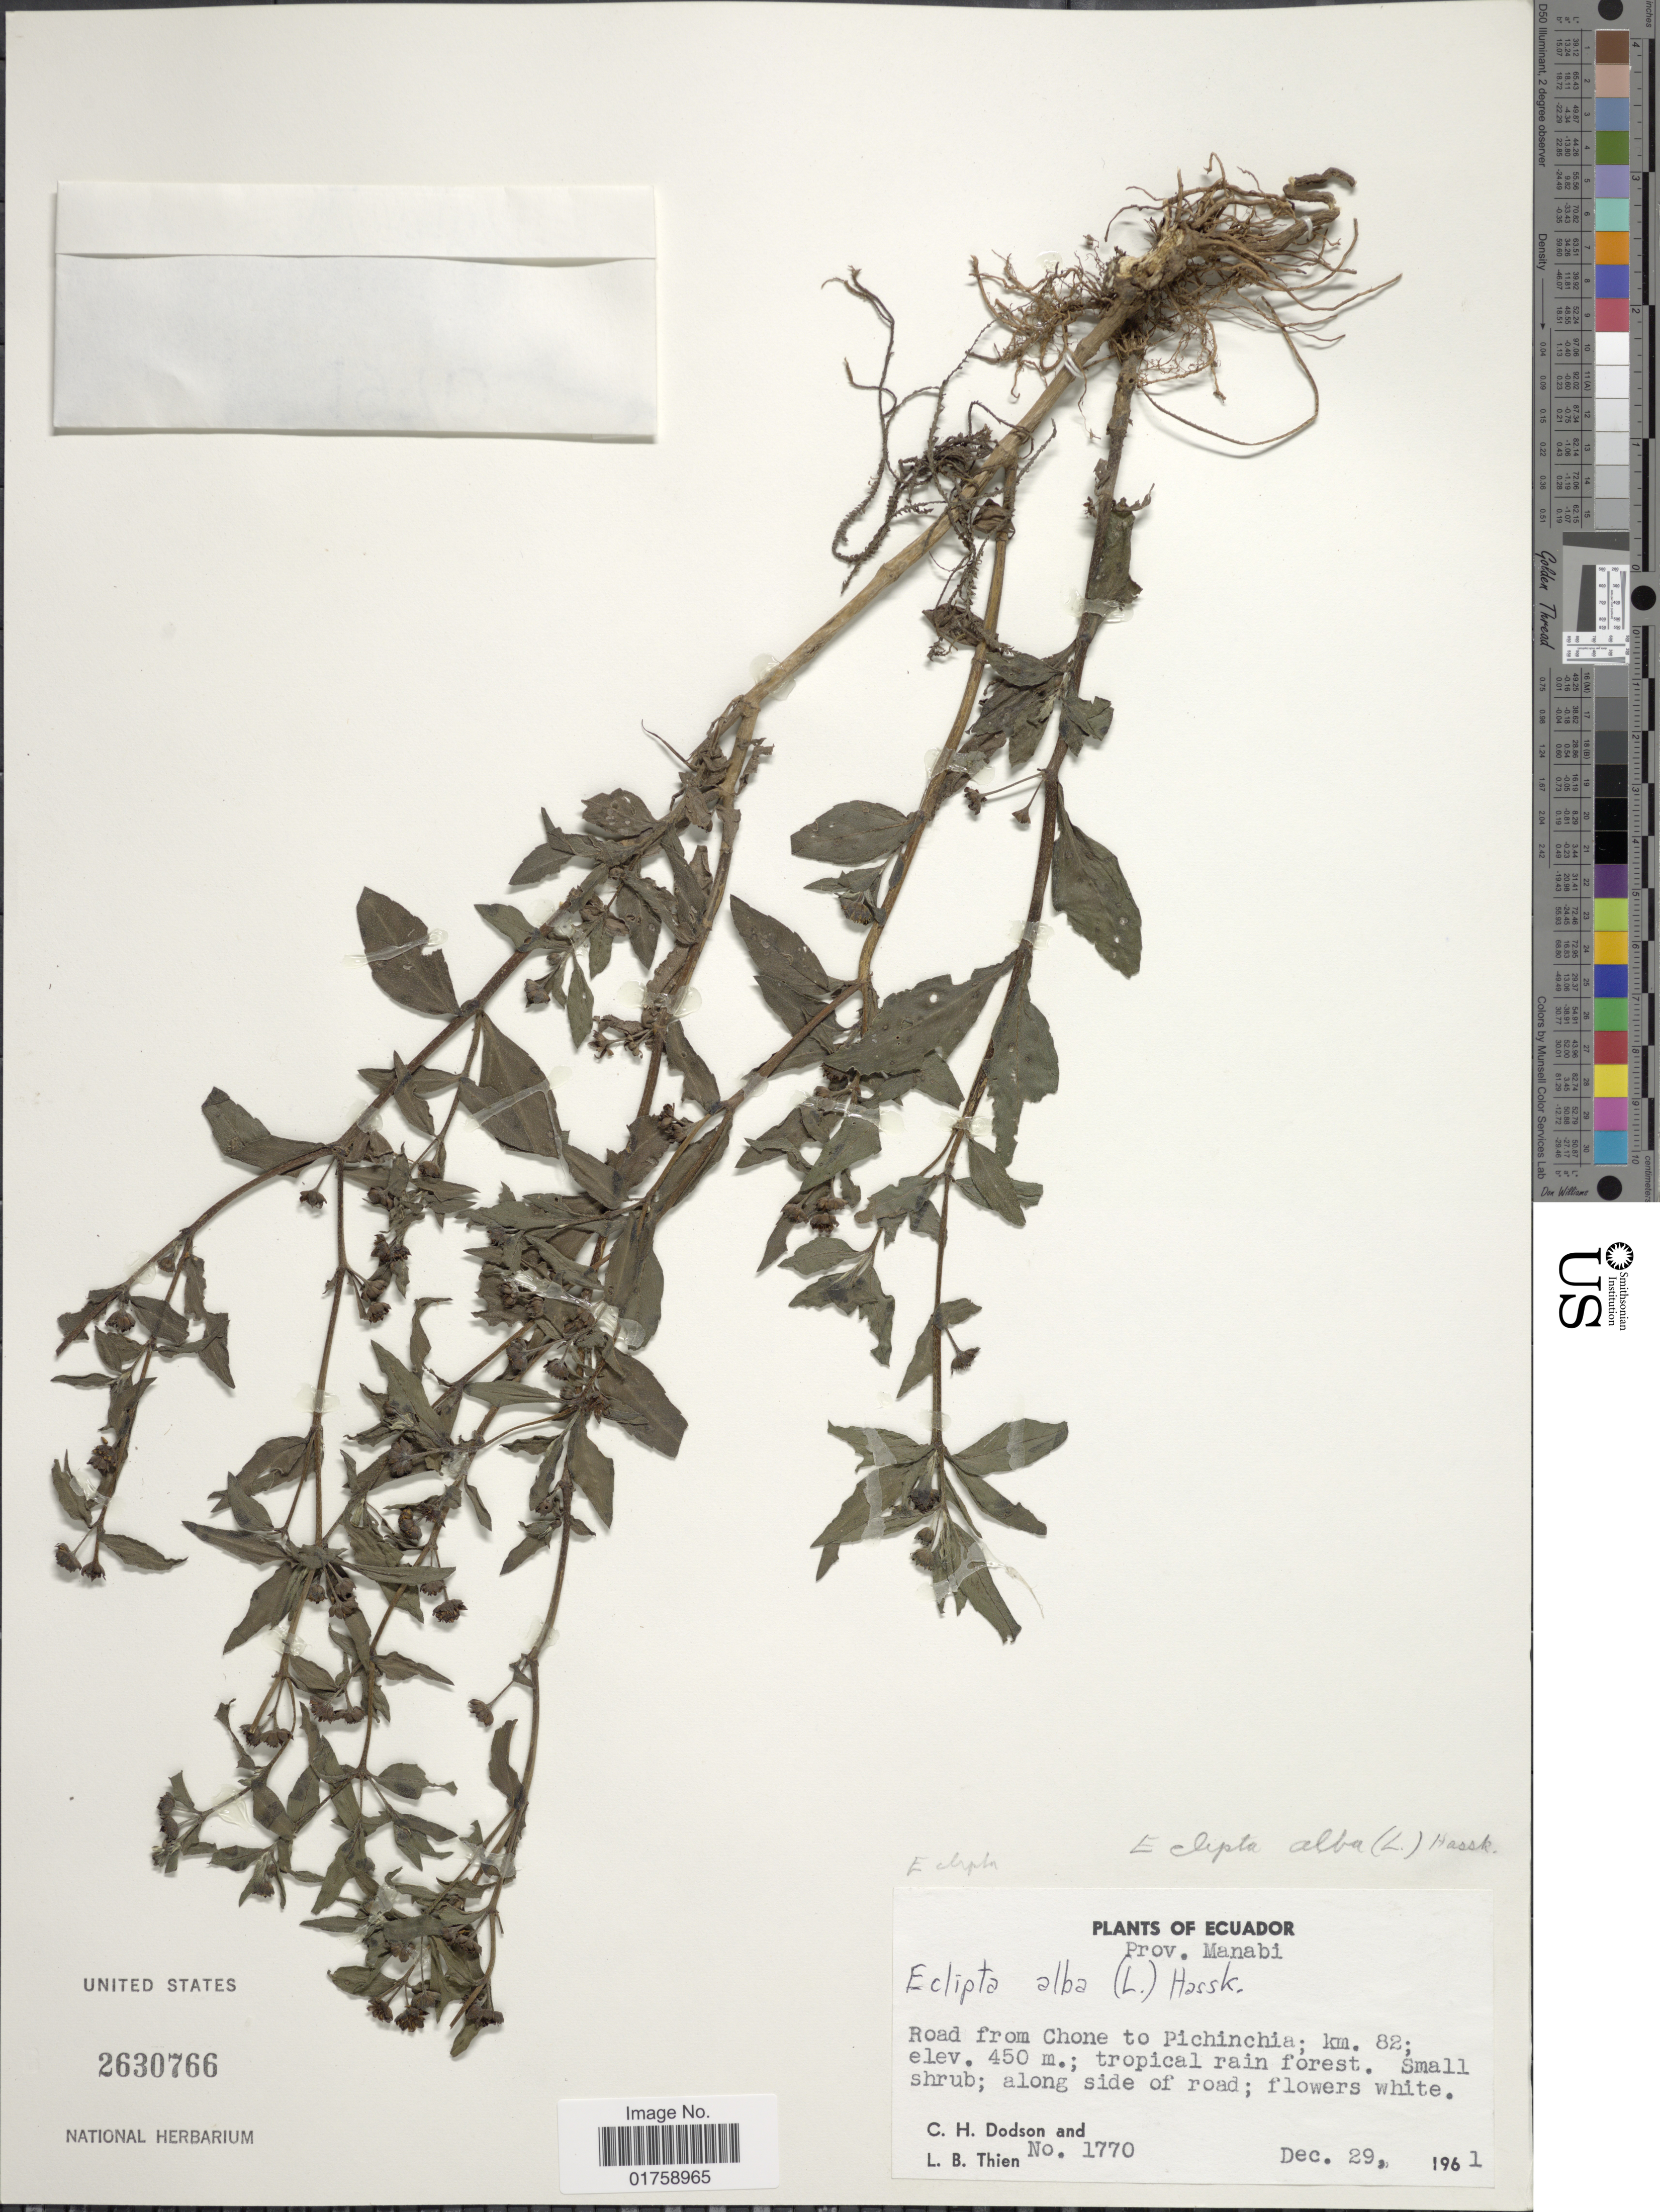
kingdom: Plantae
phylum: Tracheophyta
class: Magnoliopsida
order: Asterales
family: Asteraceae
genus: Eclipta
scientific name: Eclipta prostrata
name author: (L.) L.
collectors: C. H. Dodson & L. Thien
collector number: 1770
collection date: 1961-12-29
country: Ecuador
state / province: Manabí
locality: Ecuador. Prov. Manabí. Road from Chone to Pichinchia; km. 82;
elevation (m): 450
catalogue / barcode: US 2630766